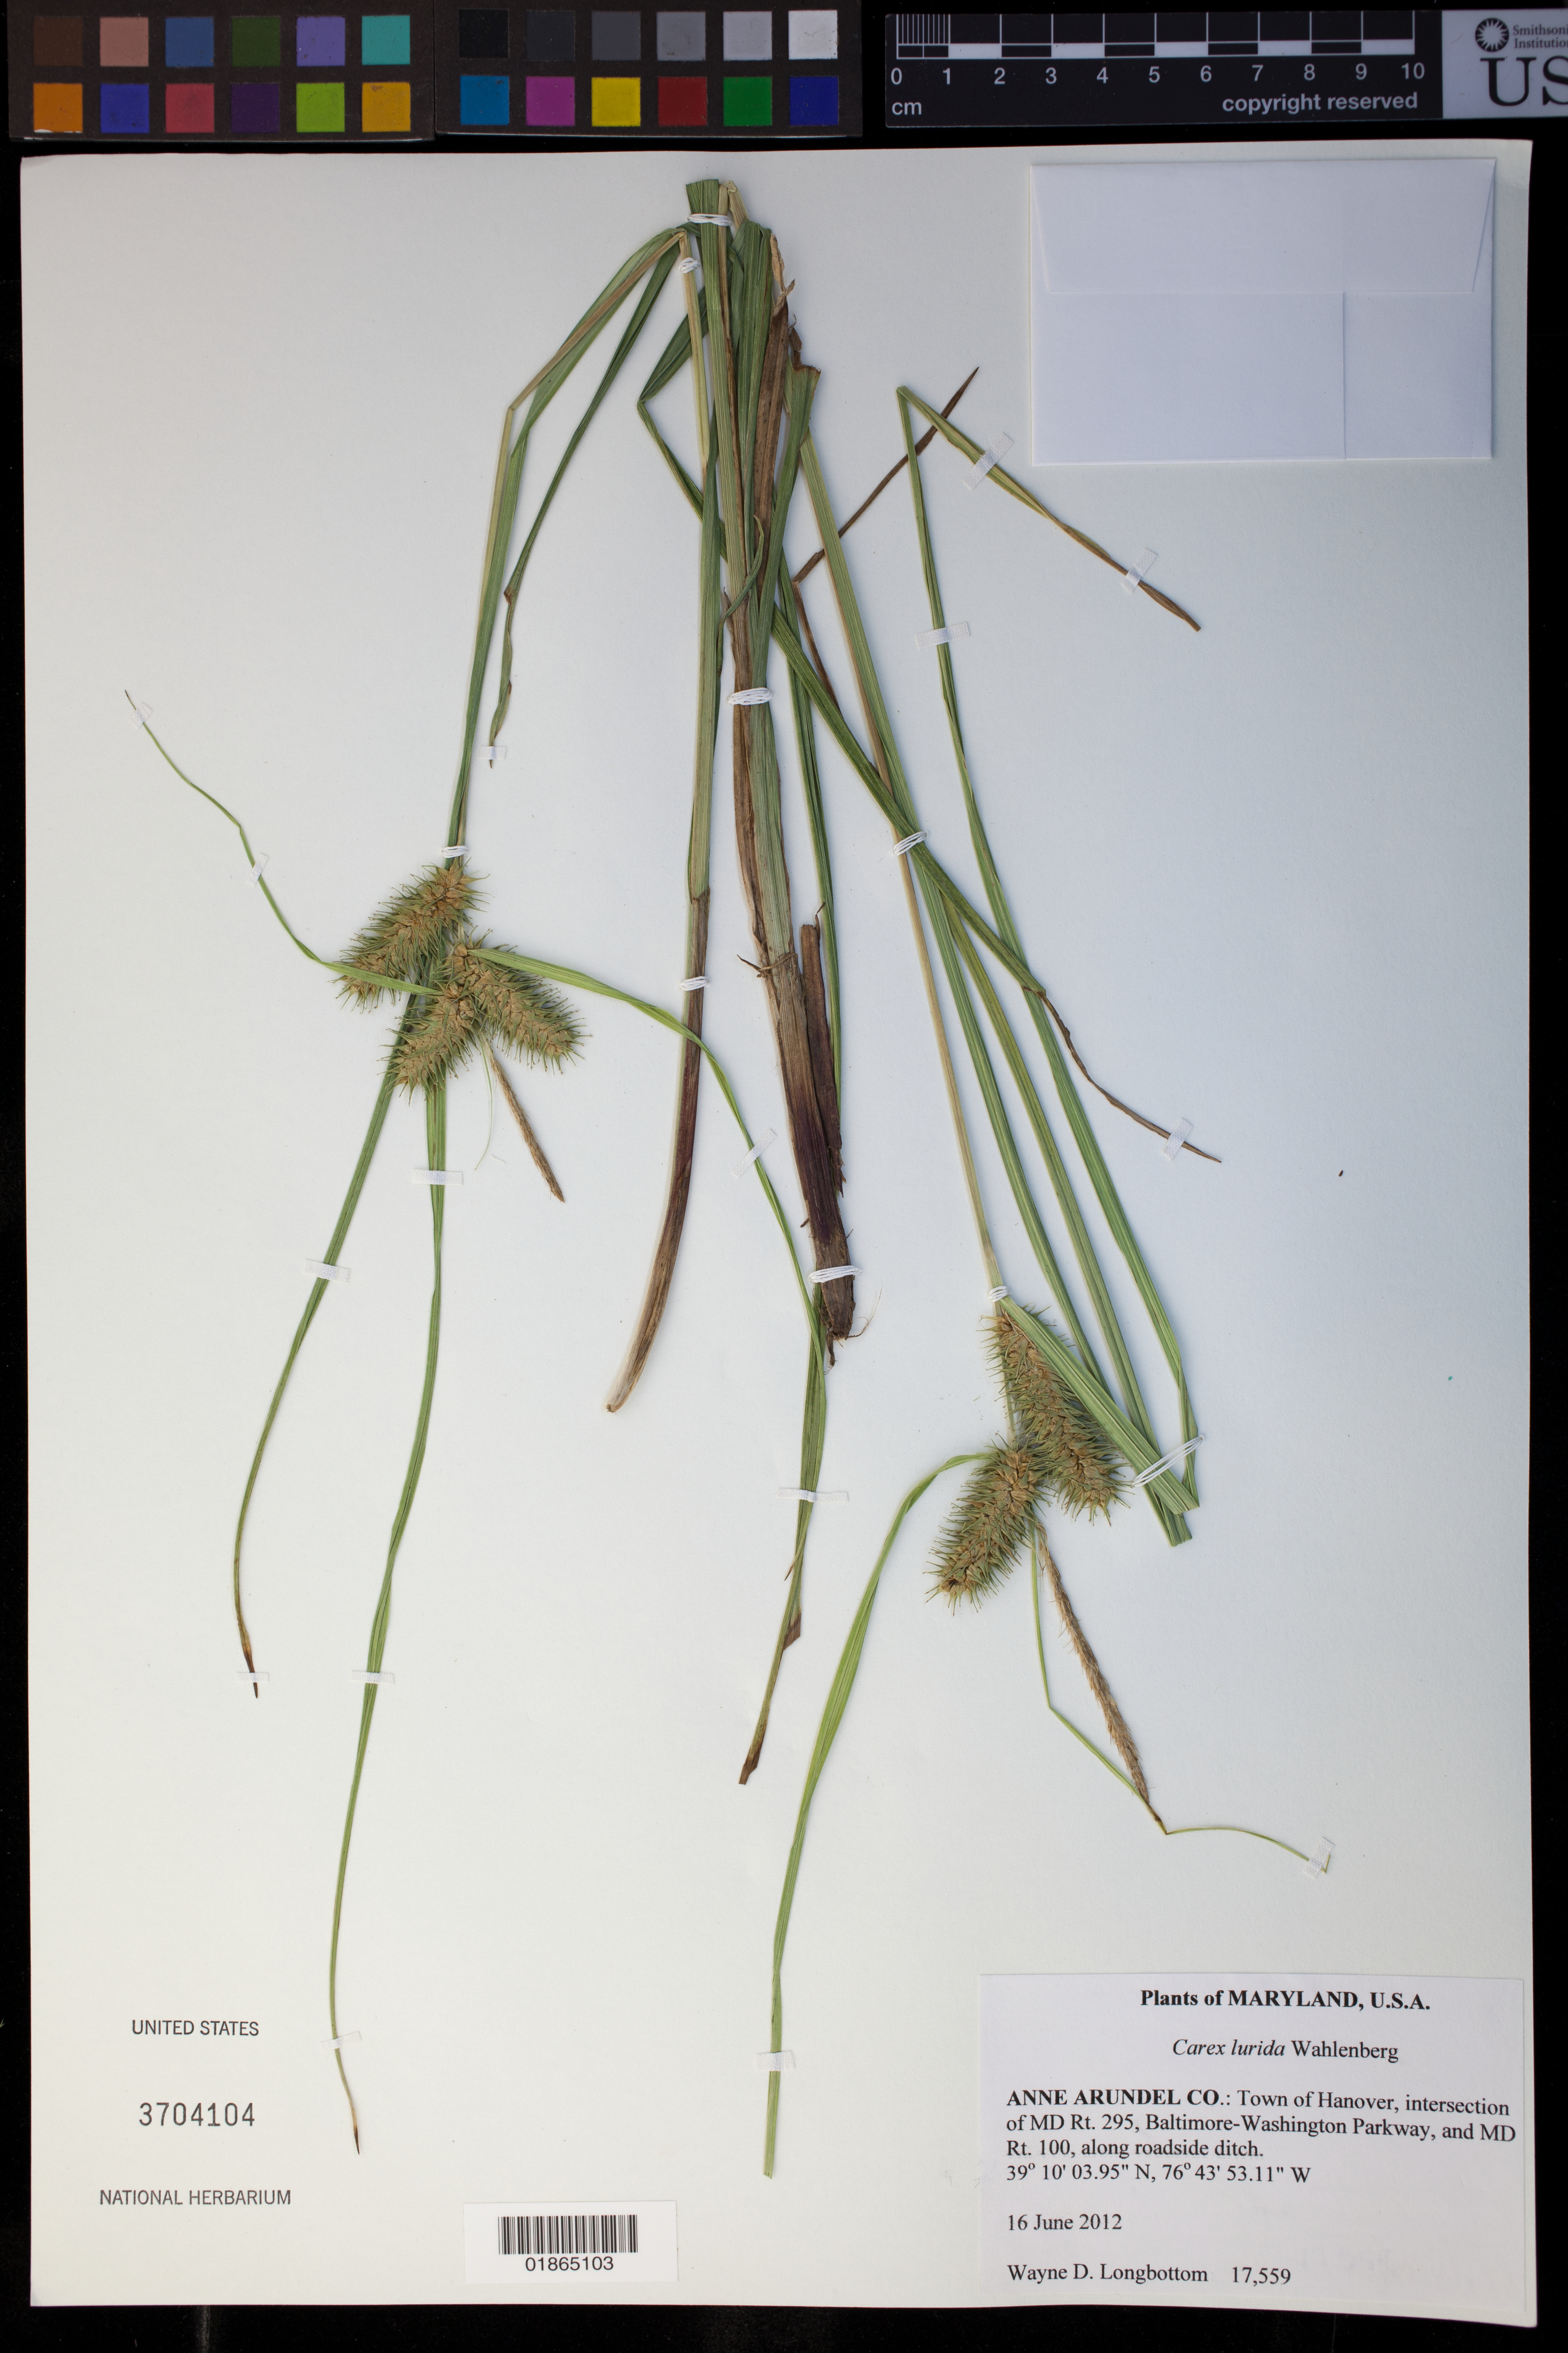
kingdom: Plantae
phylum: Tracheophyta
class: Liliopsida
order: Poales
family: Cyperaceae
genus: Carex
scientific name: Carex lurida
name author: Wahlenb.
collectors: W. D. Longbottom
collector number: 17559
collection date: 2012-06-16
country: United States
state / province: Maryland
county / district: Howard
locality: Town of Hanover, intersection of MD Rt. 295, Baltimore-Washington Parkway, and MD Rt. 100.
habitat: Along roadside ditch.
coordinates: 39 10 03.95 N, 76 43 53.11W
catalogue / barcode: US 3704104